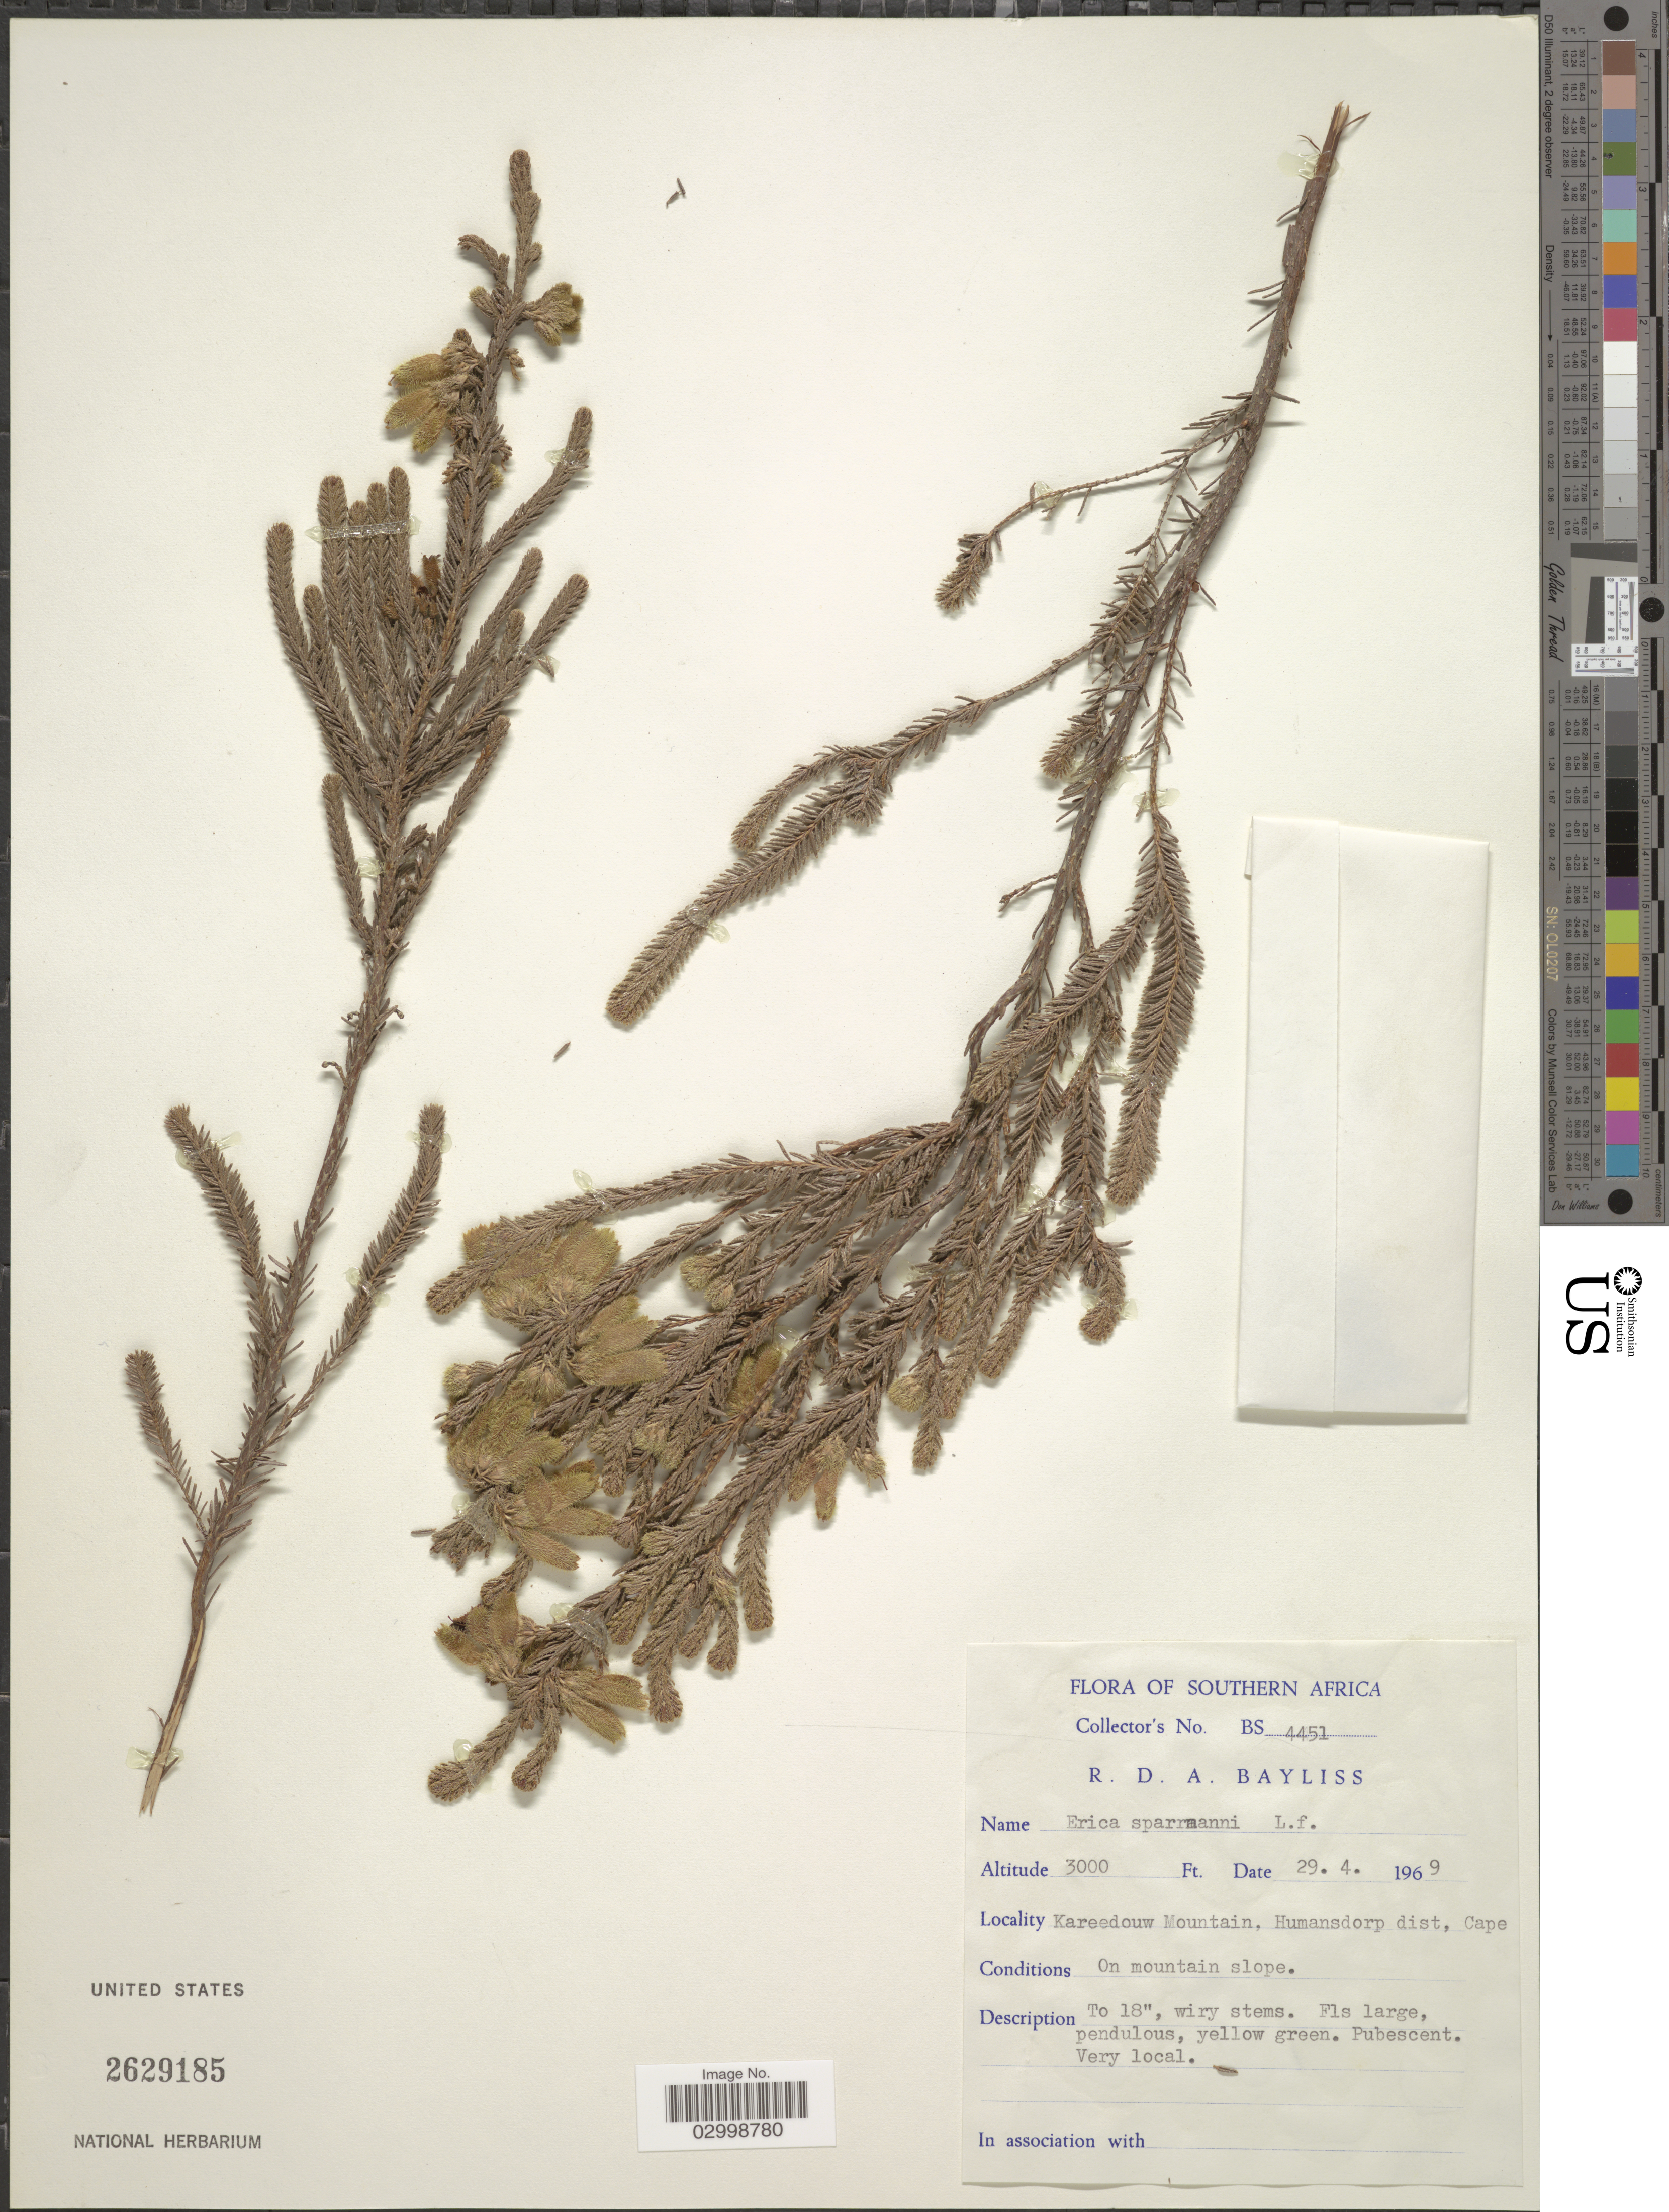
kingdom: Plantae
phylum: Tracheophyta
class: Magnoliopsida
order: Ericales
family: Ericaceae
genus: Erica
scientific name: Erica sparmannii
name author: L. f.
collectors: R. Bayliss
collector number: BS 4451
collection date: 1969-04-29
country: South Africa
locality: Southern Africa. Kareedouw Mountain, Humansdorp dist, Cape. On mountain slope.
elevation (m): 914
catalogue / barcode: US 2629185